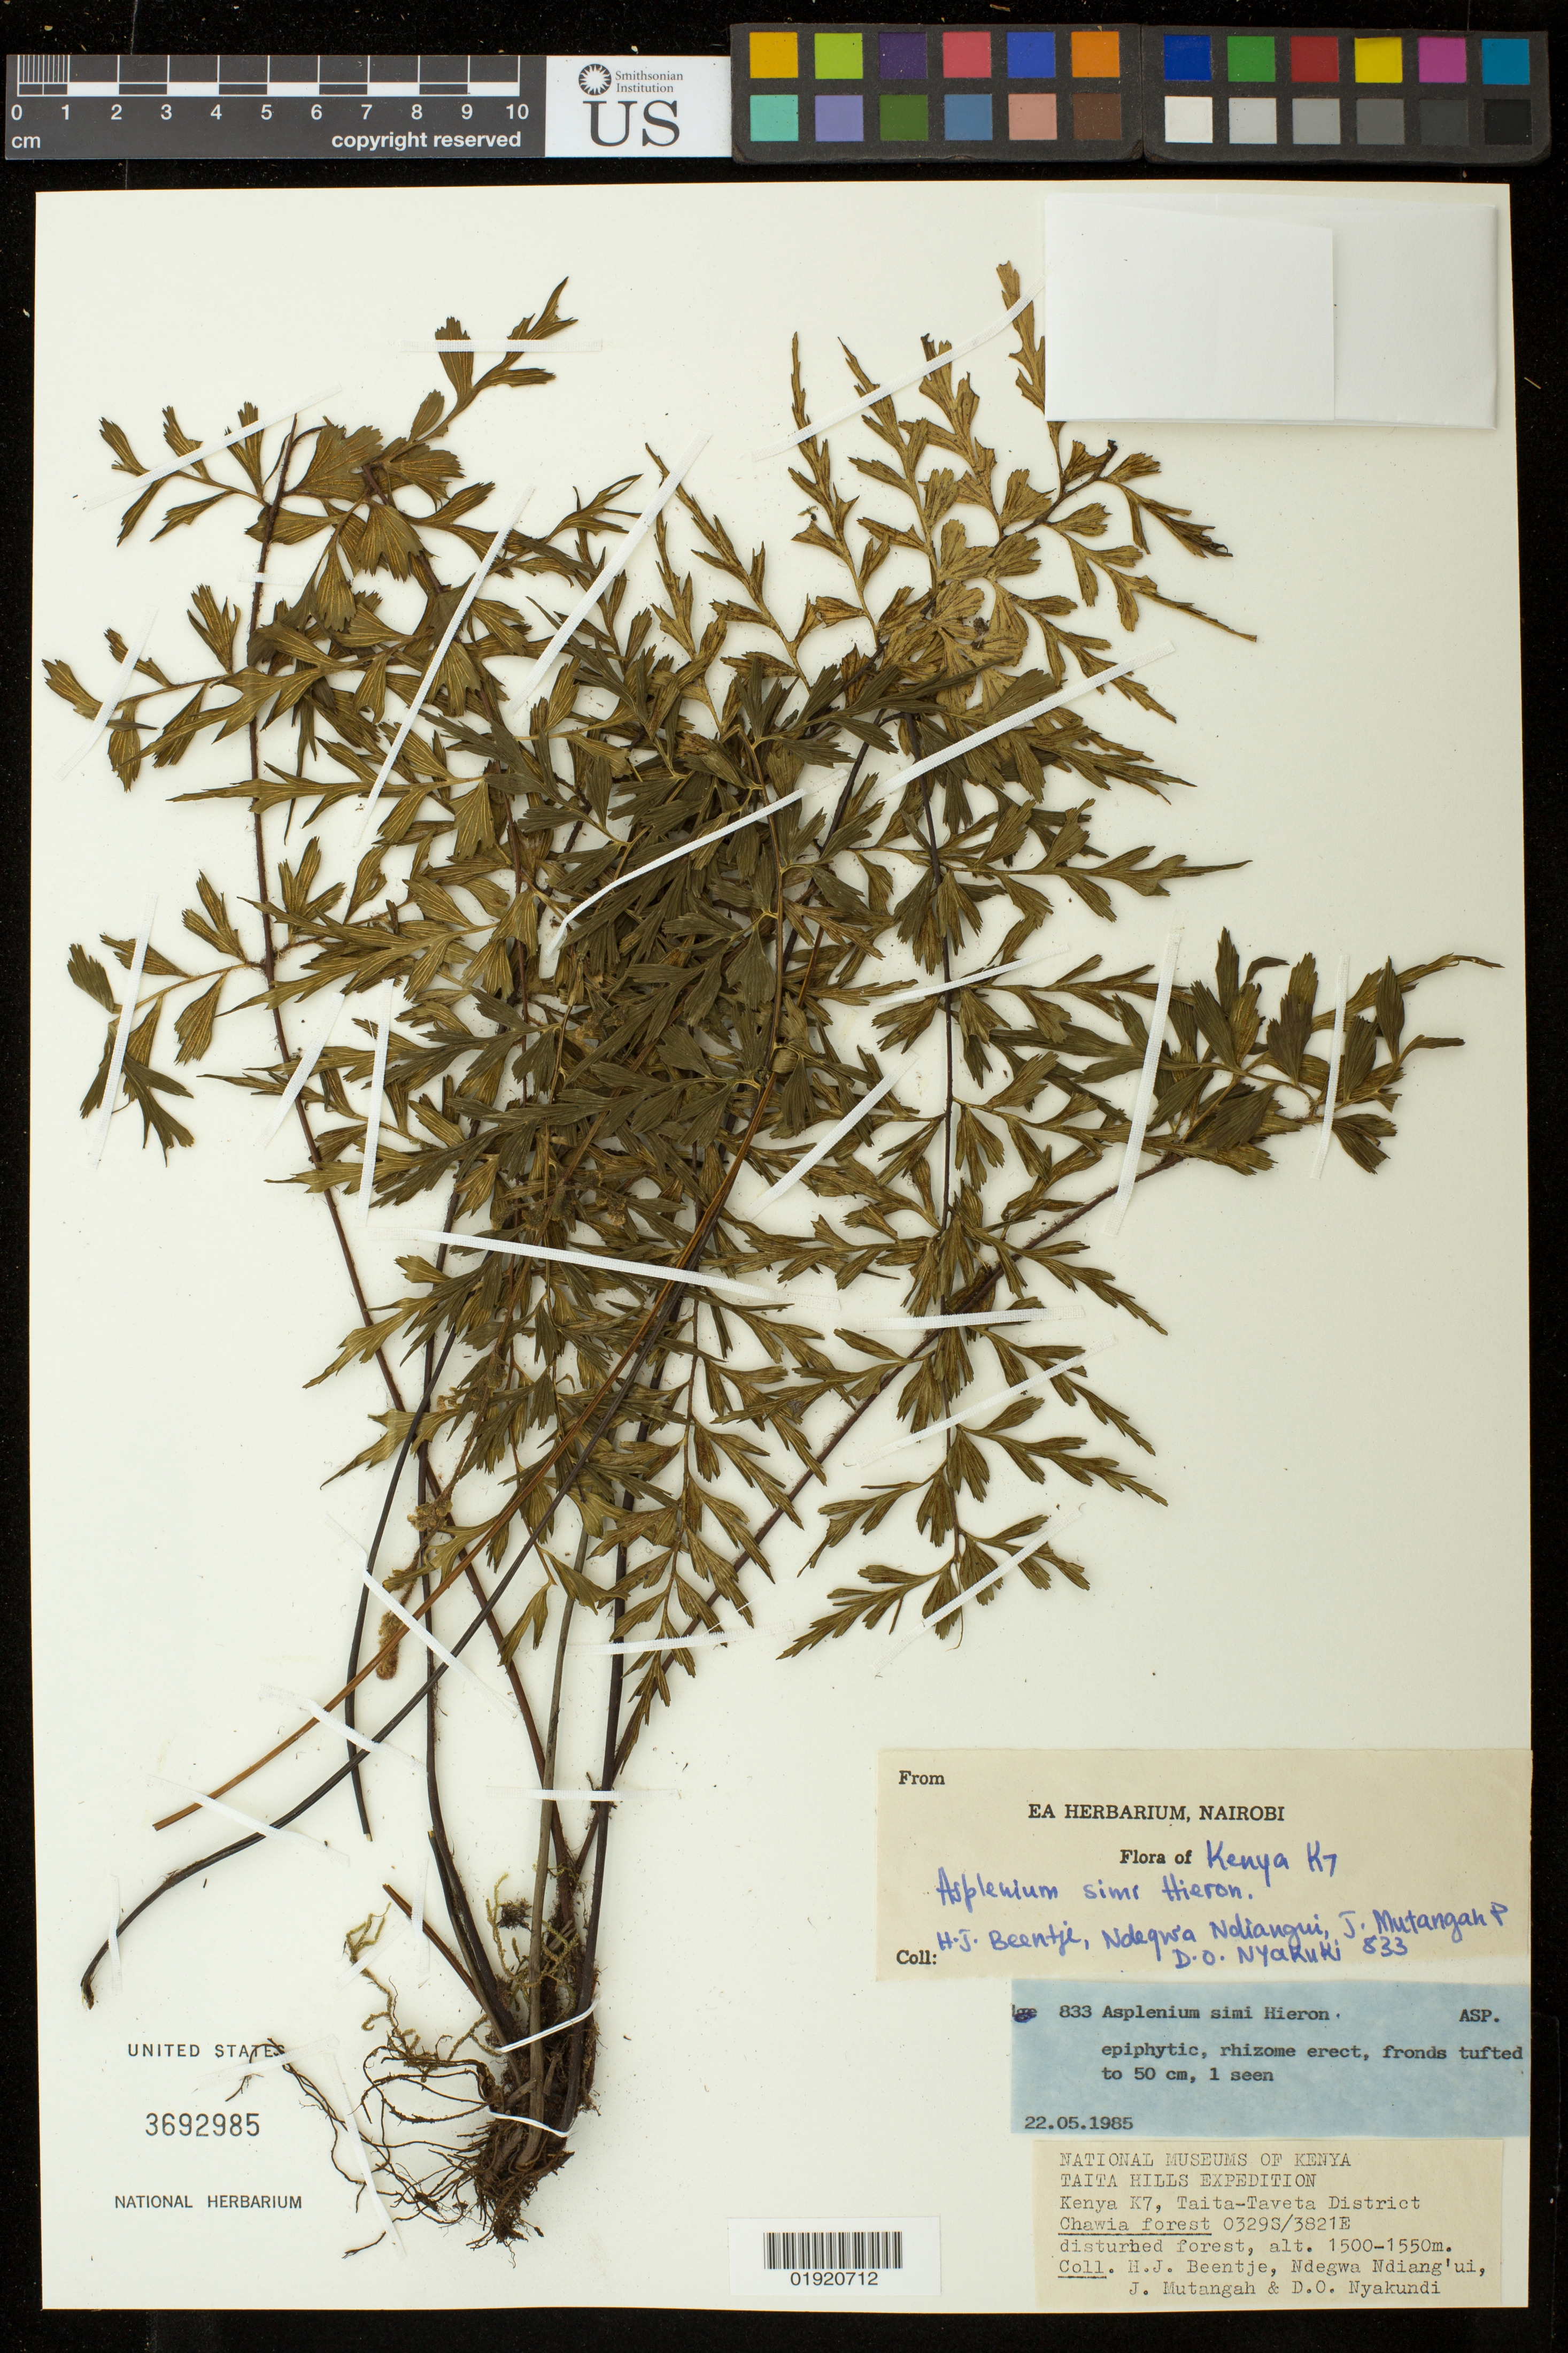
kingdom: Plantae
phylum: Tracheophyta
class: Polypodiopsida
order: Polypodiales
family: Aspleniaceae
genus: Asplenium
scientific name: Asplenium simii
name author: A.F. Braithw. & Schelpe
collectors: H. J. Beentje, Ndegwa Ndiang'ui, J. Mutangah & D. Nyakundi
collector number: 833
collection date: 1985-05-22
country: Kenya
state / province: Taita Taveta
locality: Kenya K7, Taita-Taveta District. Taita Hills. Chawia Forest.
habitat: Disturbed forest.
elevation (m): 1500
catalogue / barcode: US 3692985